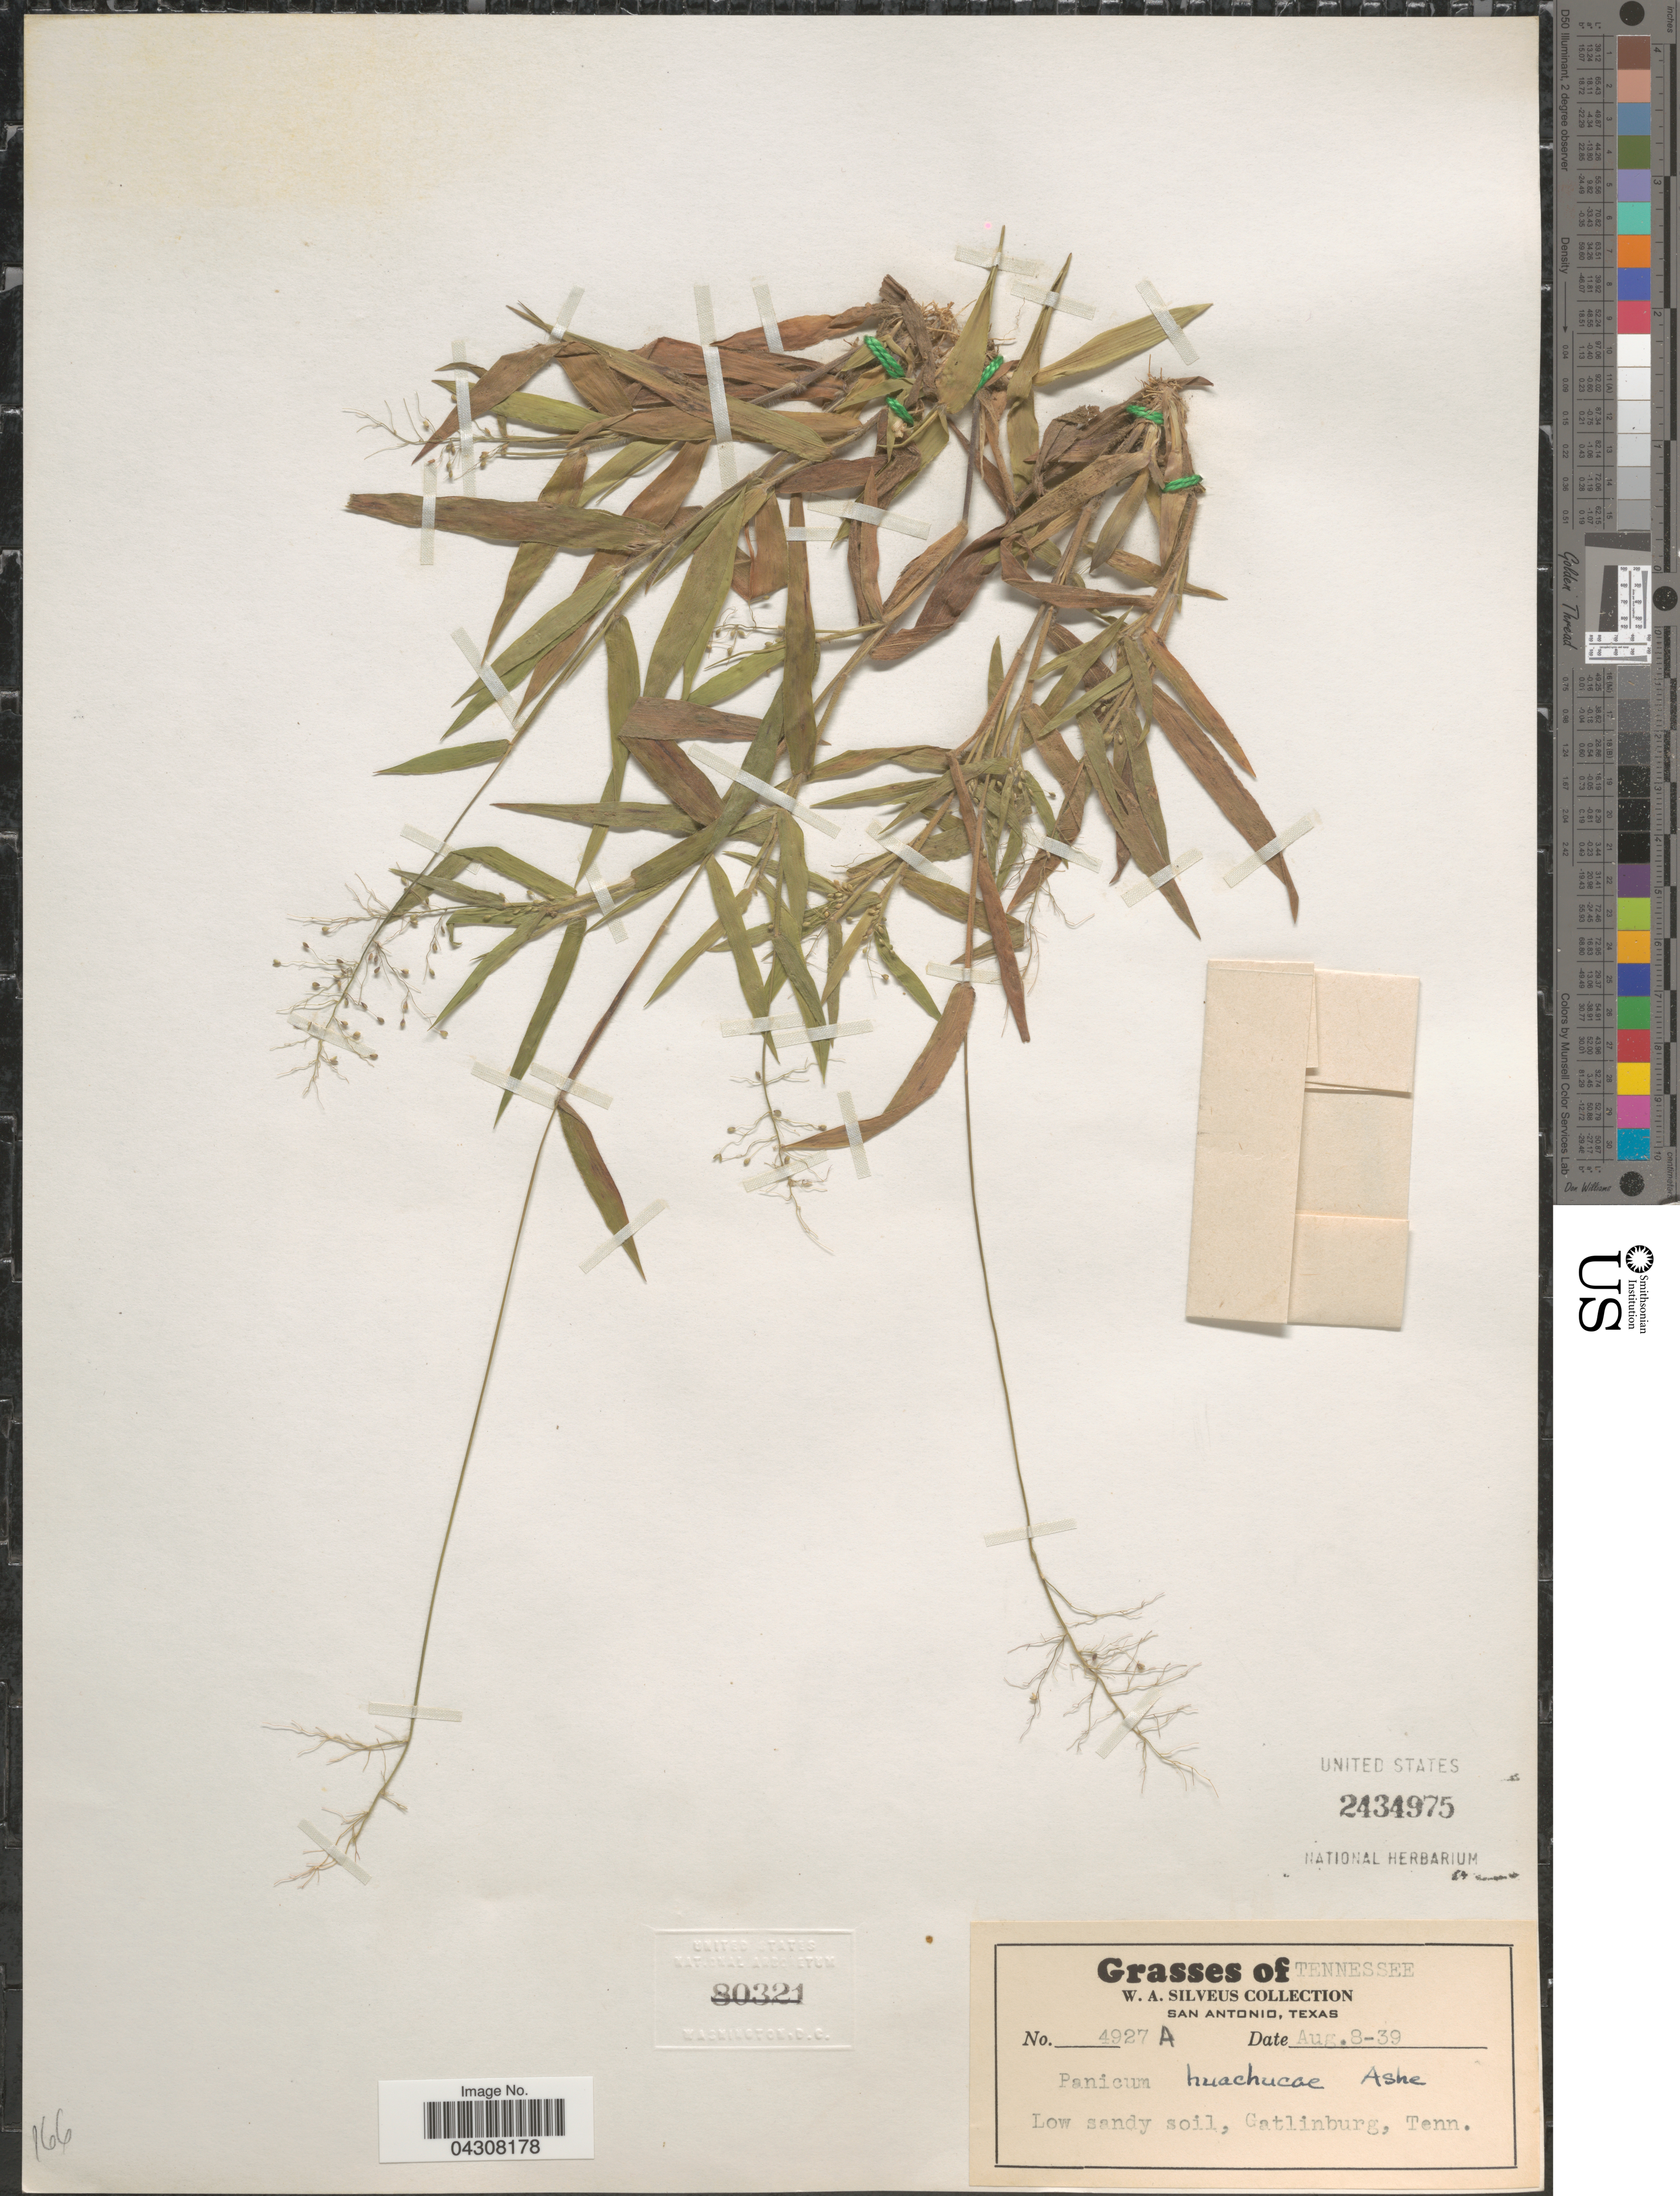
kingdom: Plantae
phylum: Tracheophyta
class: Liliopsida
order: Poales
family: Poaceae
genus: Dichanthelium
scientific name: Dichanthelium acuminatum var. acuminatum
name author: (Sw.) Gould & C.A. Clark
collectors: W. Silveus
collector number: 4927A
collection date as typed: Transcribed d/m/y: 8/8/39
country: United States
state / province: Tennessee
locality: Low sandy soil, Catlinburg.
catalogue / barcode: US 2434975